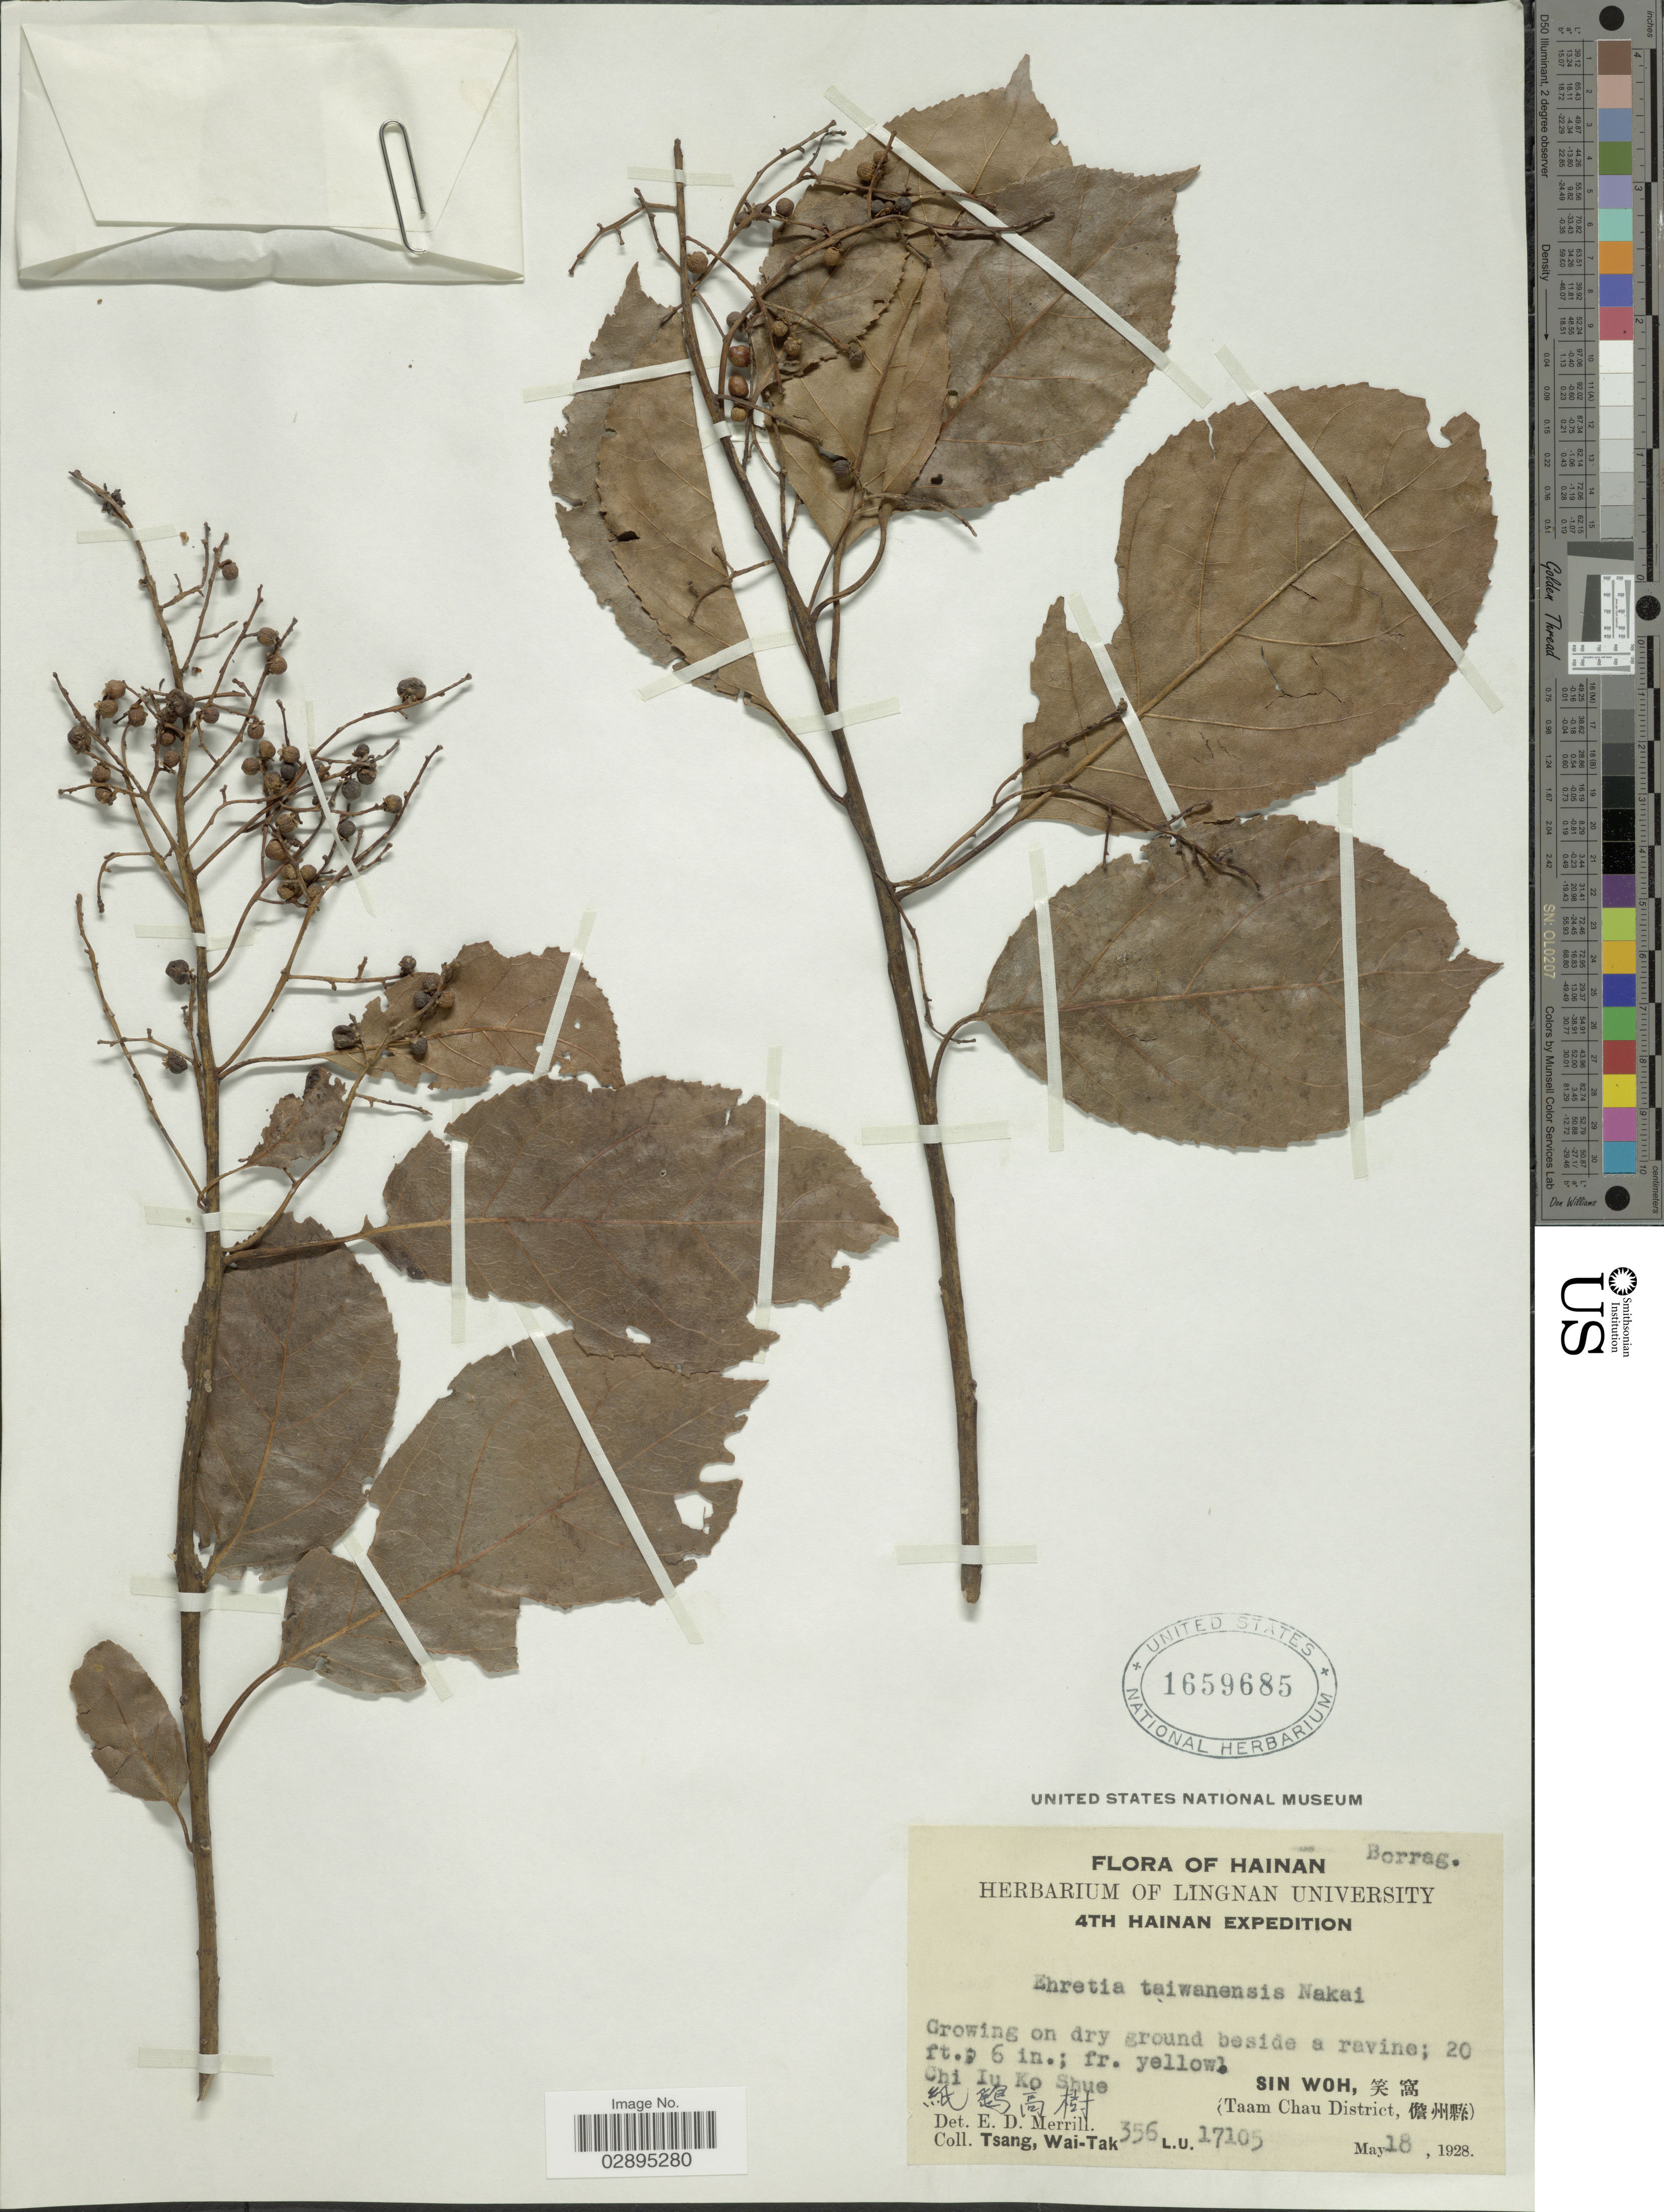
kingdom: Plantae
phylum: Tracheophyta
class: Magnoliopsida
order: Boraginales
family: Ehretiaceae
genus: Ehretia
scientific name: Ehretia acuminata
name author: R. Br.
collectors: W. T. Tsang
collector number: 356 L.U. 17105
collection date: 1928-05-18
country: China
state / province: Hainan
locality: Chi Iu Ko Shue. Sin Woh, (Taam Chau District)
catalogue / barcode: US 1659685